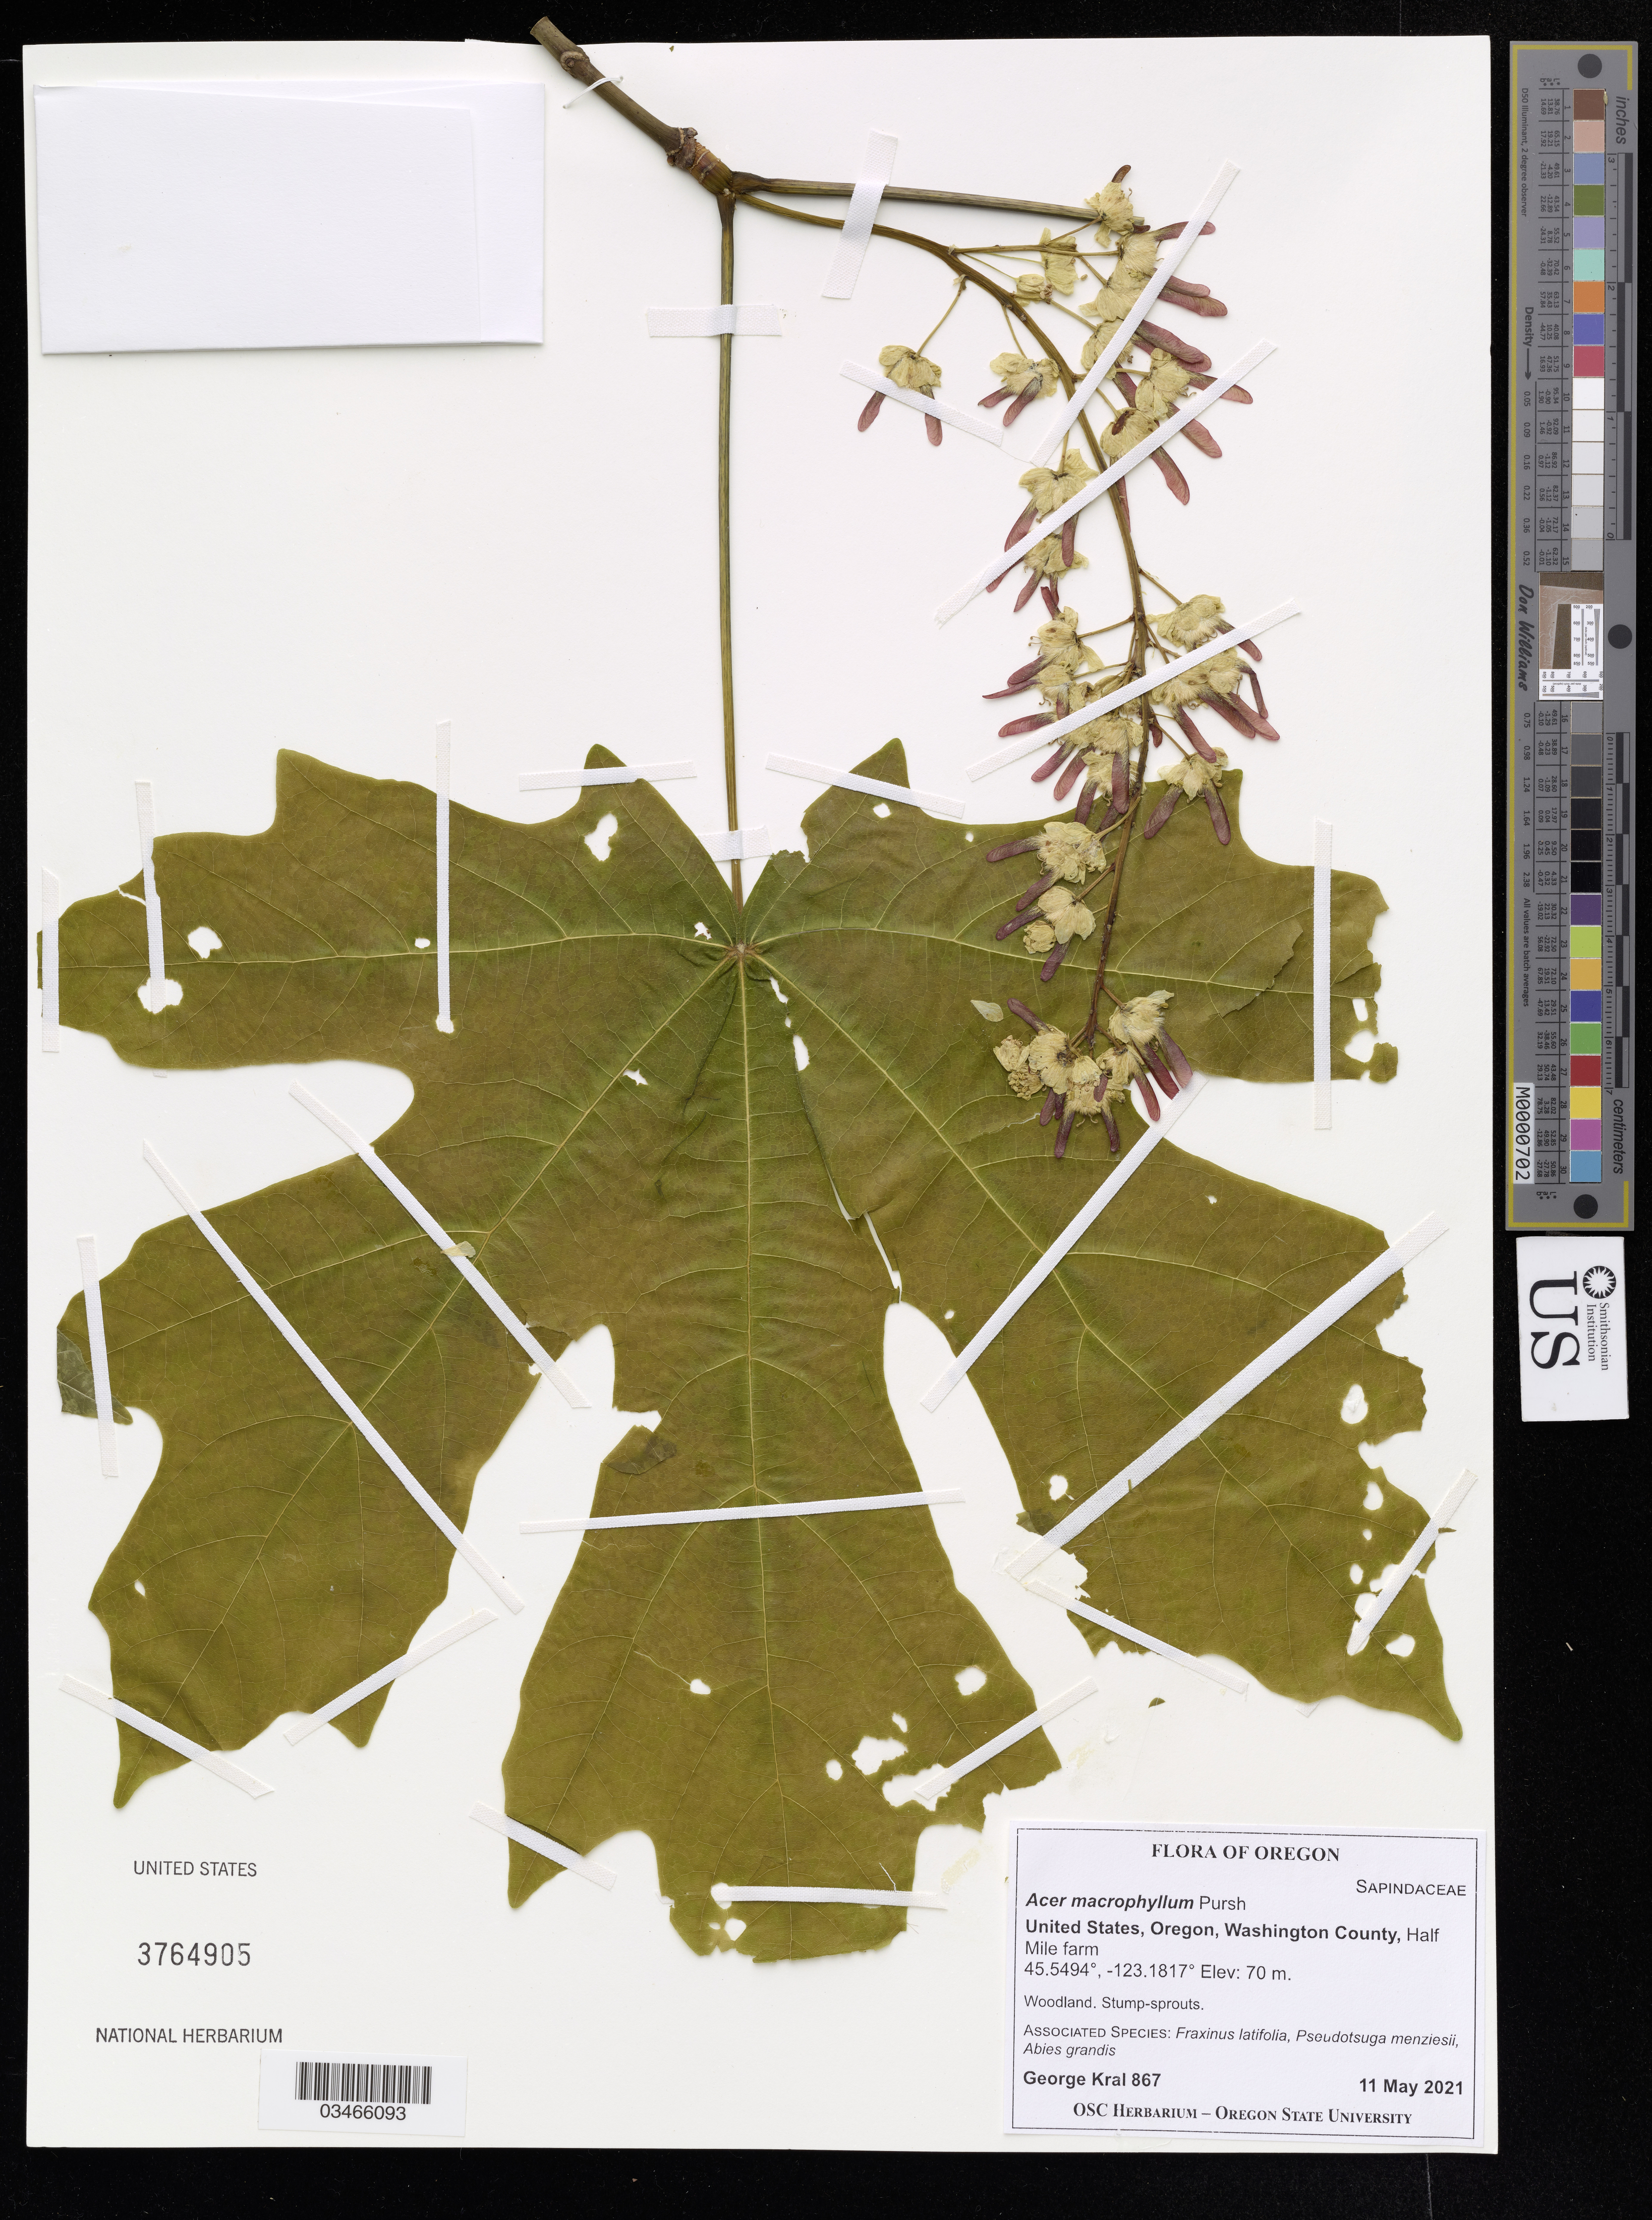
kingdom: Plantae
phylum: Tracheophyta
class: Magnoliopsida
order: Sapindales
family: Sapindaceae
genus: Acer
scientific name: Acer macrophyllum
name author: Pursh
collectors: G. Kral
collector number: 867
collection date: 2021-05-11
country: United States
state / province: Oregon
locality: Washington County, Half Mile farm.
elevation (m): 70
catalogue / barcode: US 3764905